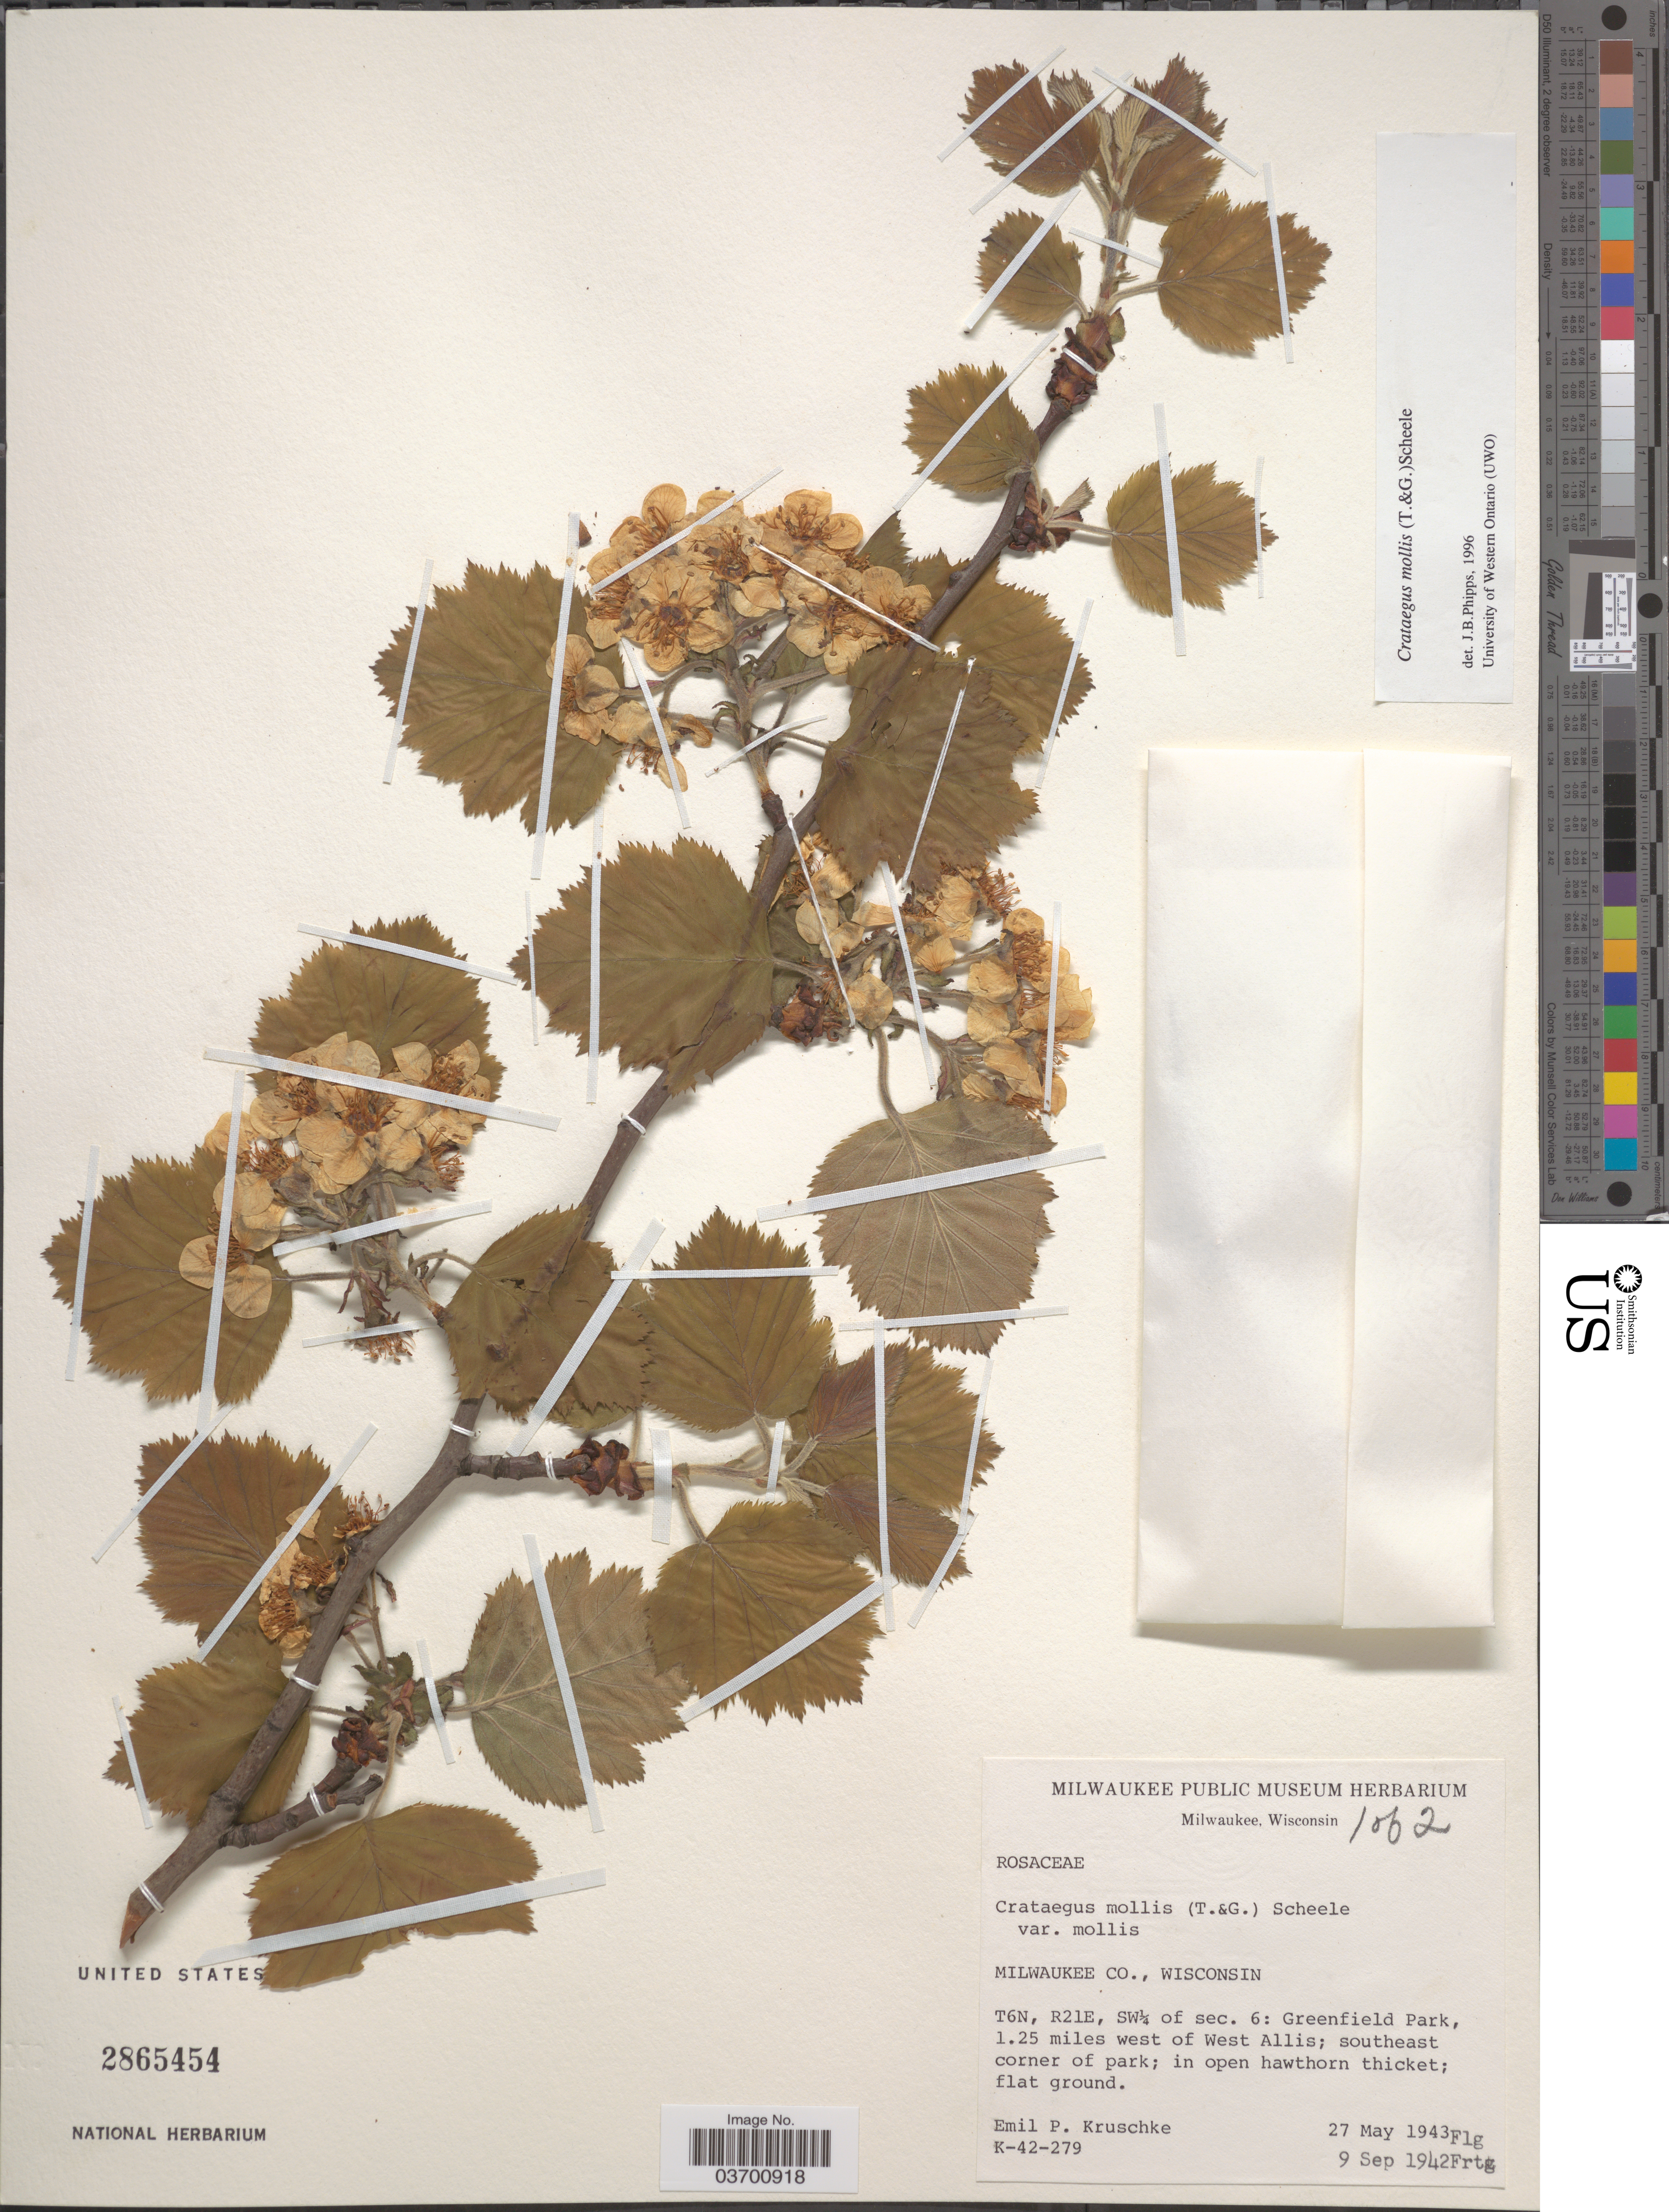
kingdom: Plantae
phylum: Tracheophyta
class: Magnoliopsida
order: Rosales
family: Rosaceae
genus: Crataegus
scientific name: Crataegus mollis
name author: (Torr. & A. Gray) Scheele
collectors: E. Kruschke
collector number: K-42-279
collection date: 1942-09-09/1943-05-27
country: United States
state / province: Wisconsin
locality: Milwaukee Co. T6N, R21E, SW1/4 of sec. 6: Greenfield Park, 1.25 miles west of West Allis; southeast corner of park.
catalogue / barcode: US 2865454